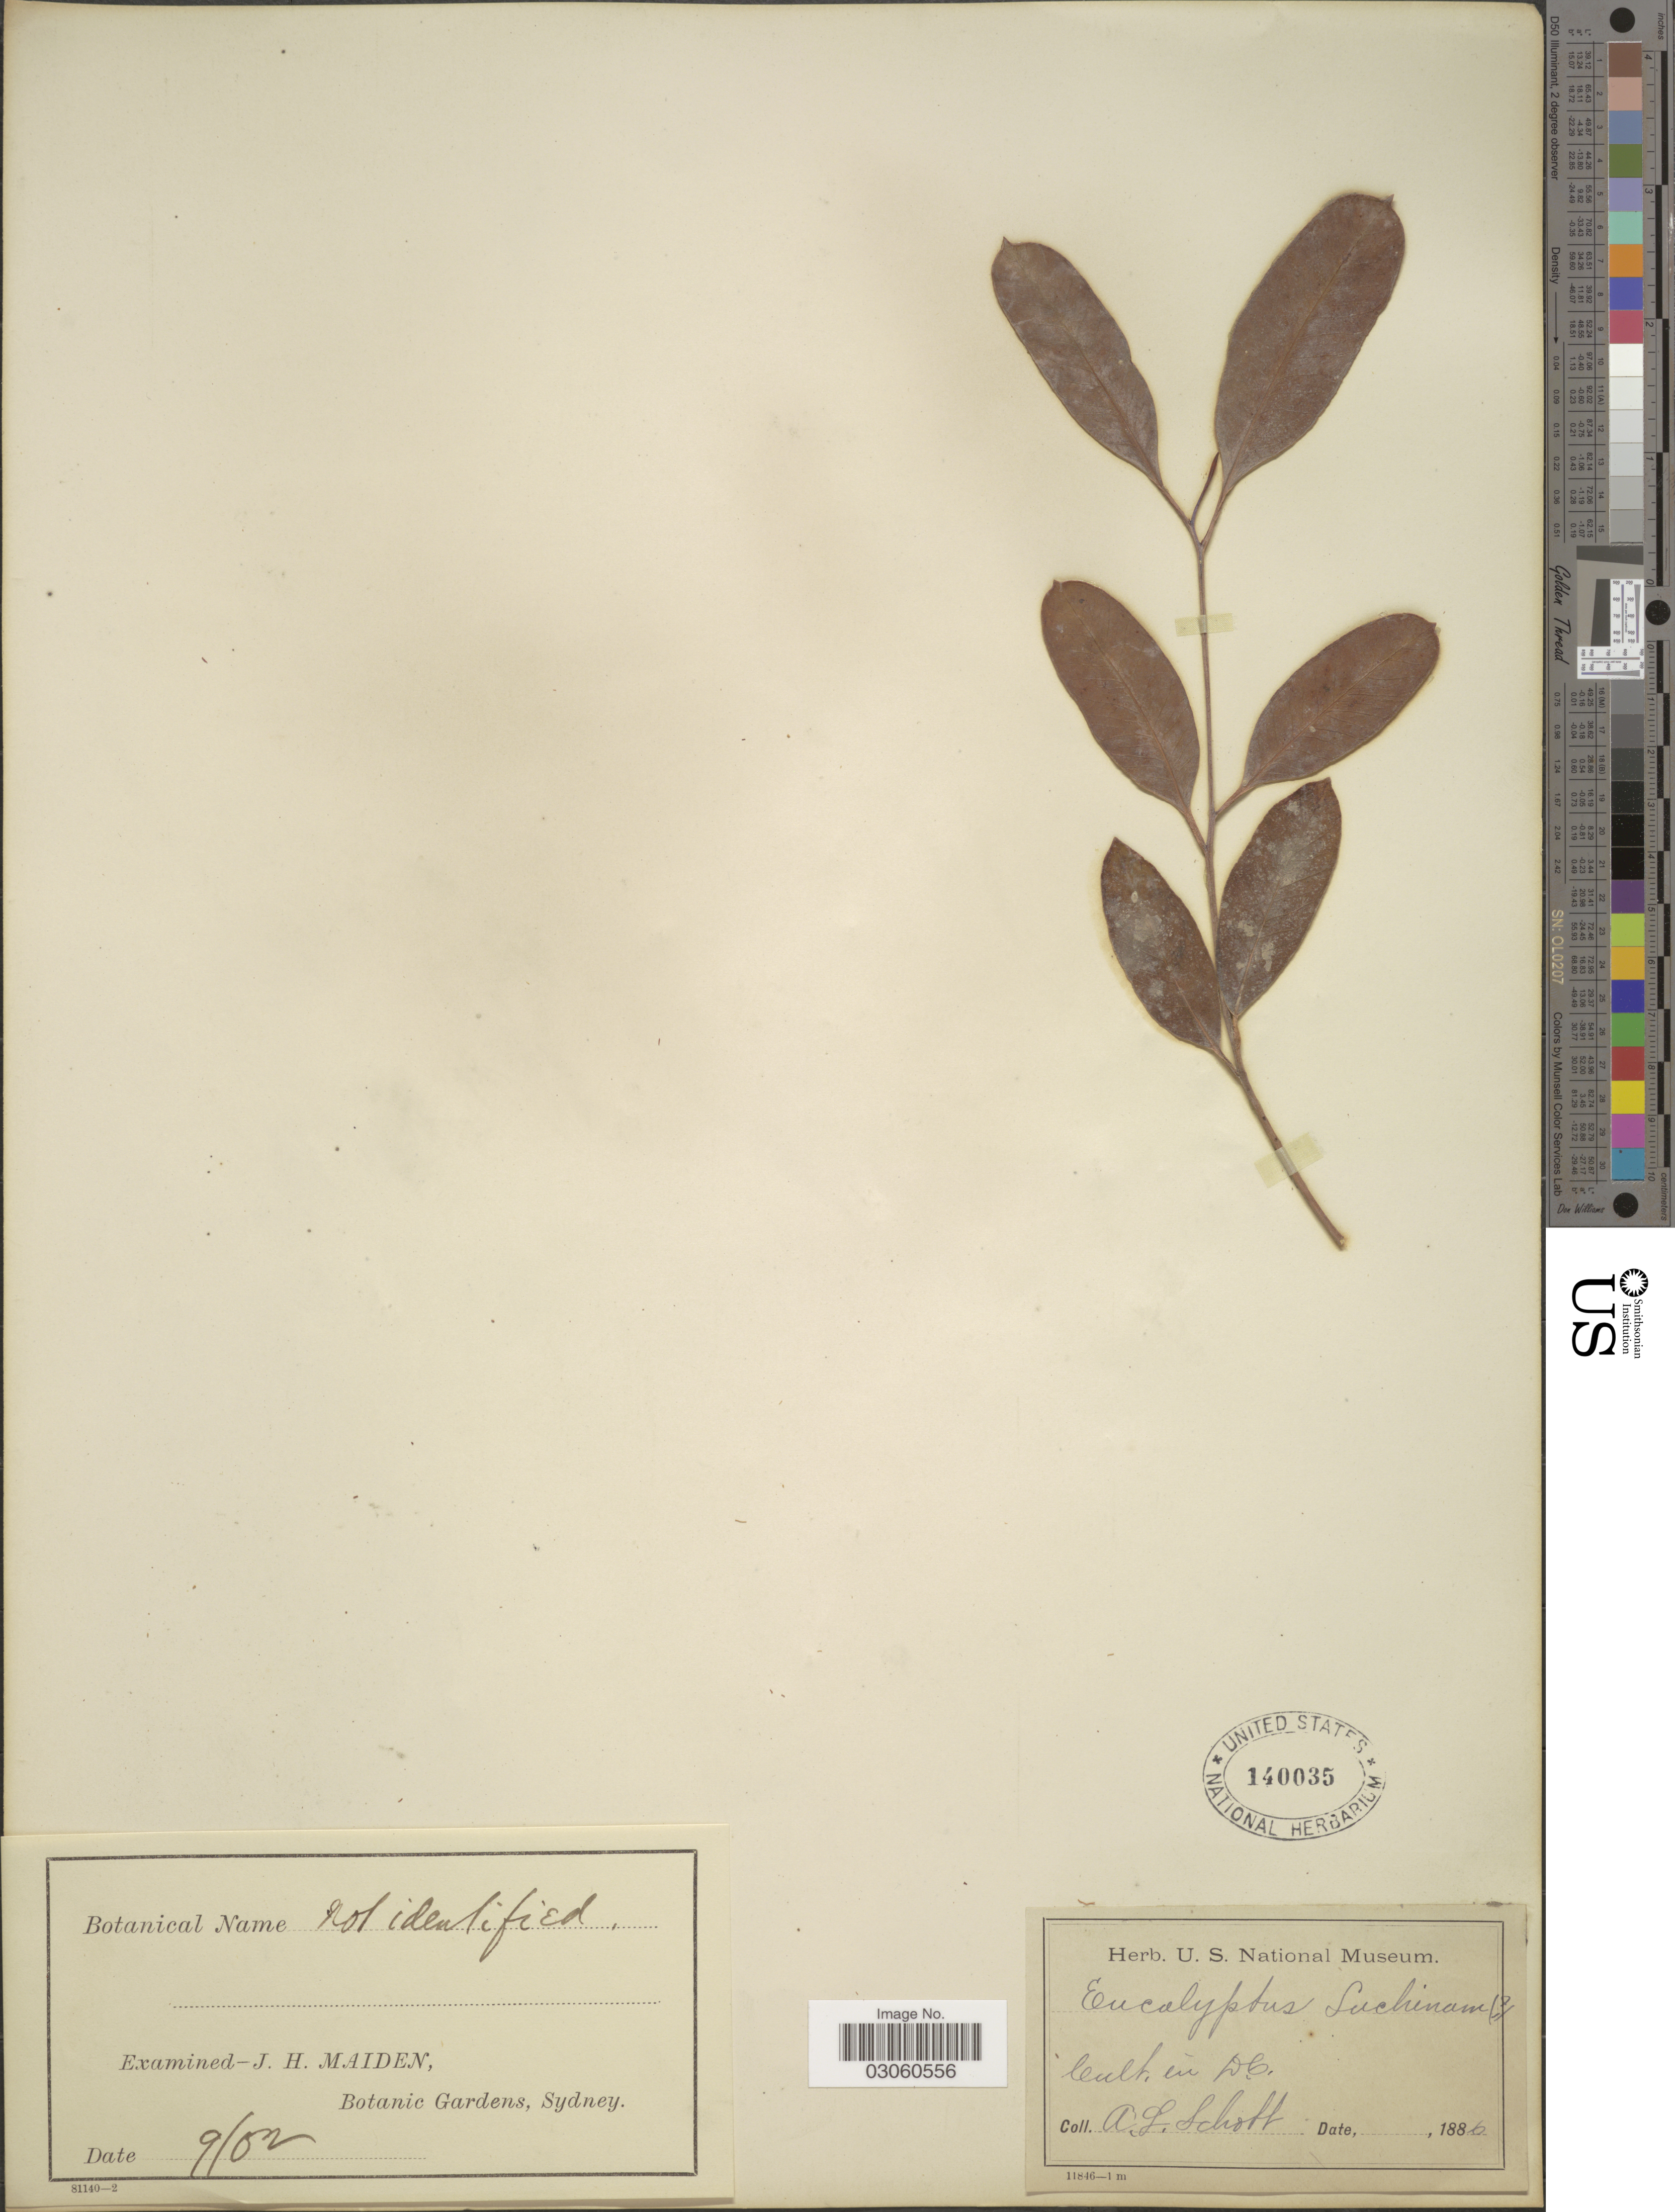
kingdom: Plantae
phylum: Tracheophyta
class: Magnoliopsida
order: Myrtales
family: Myrtaceae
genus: Eucalyptus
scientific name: Eucalyptus sp.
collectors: A. L. Schott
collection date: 1886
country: United States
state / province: District of Columbia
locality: Cult. in D.C.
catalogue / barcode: US 140035